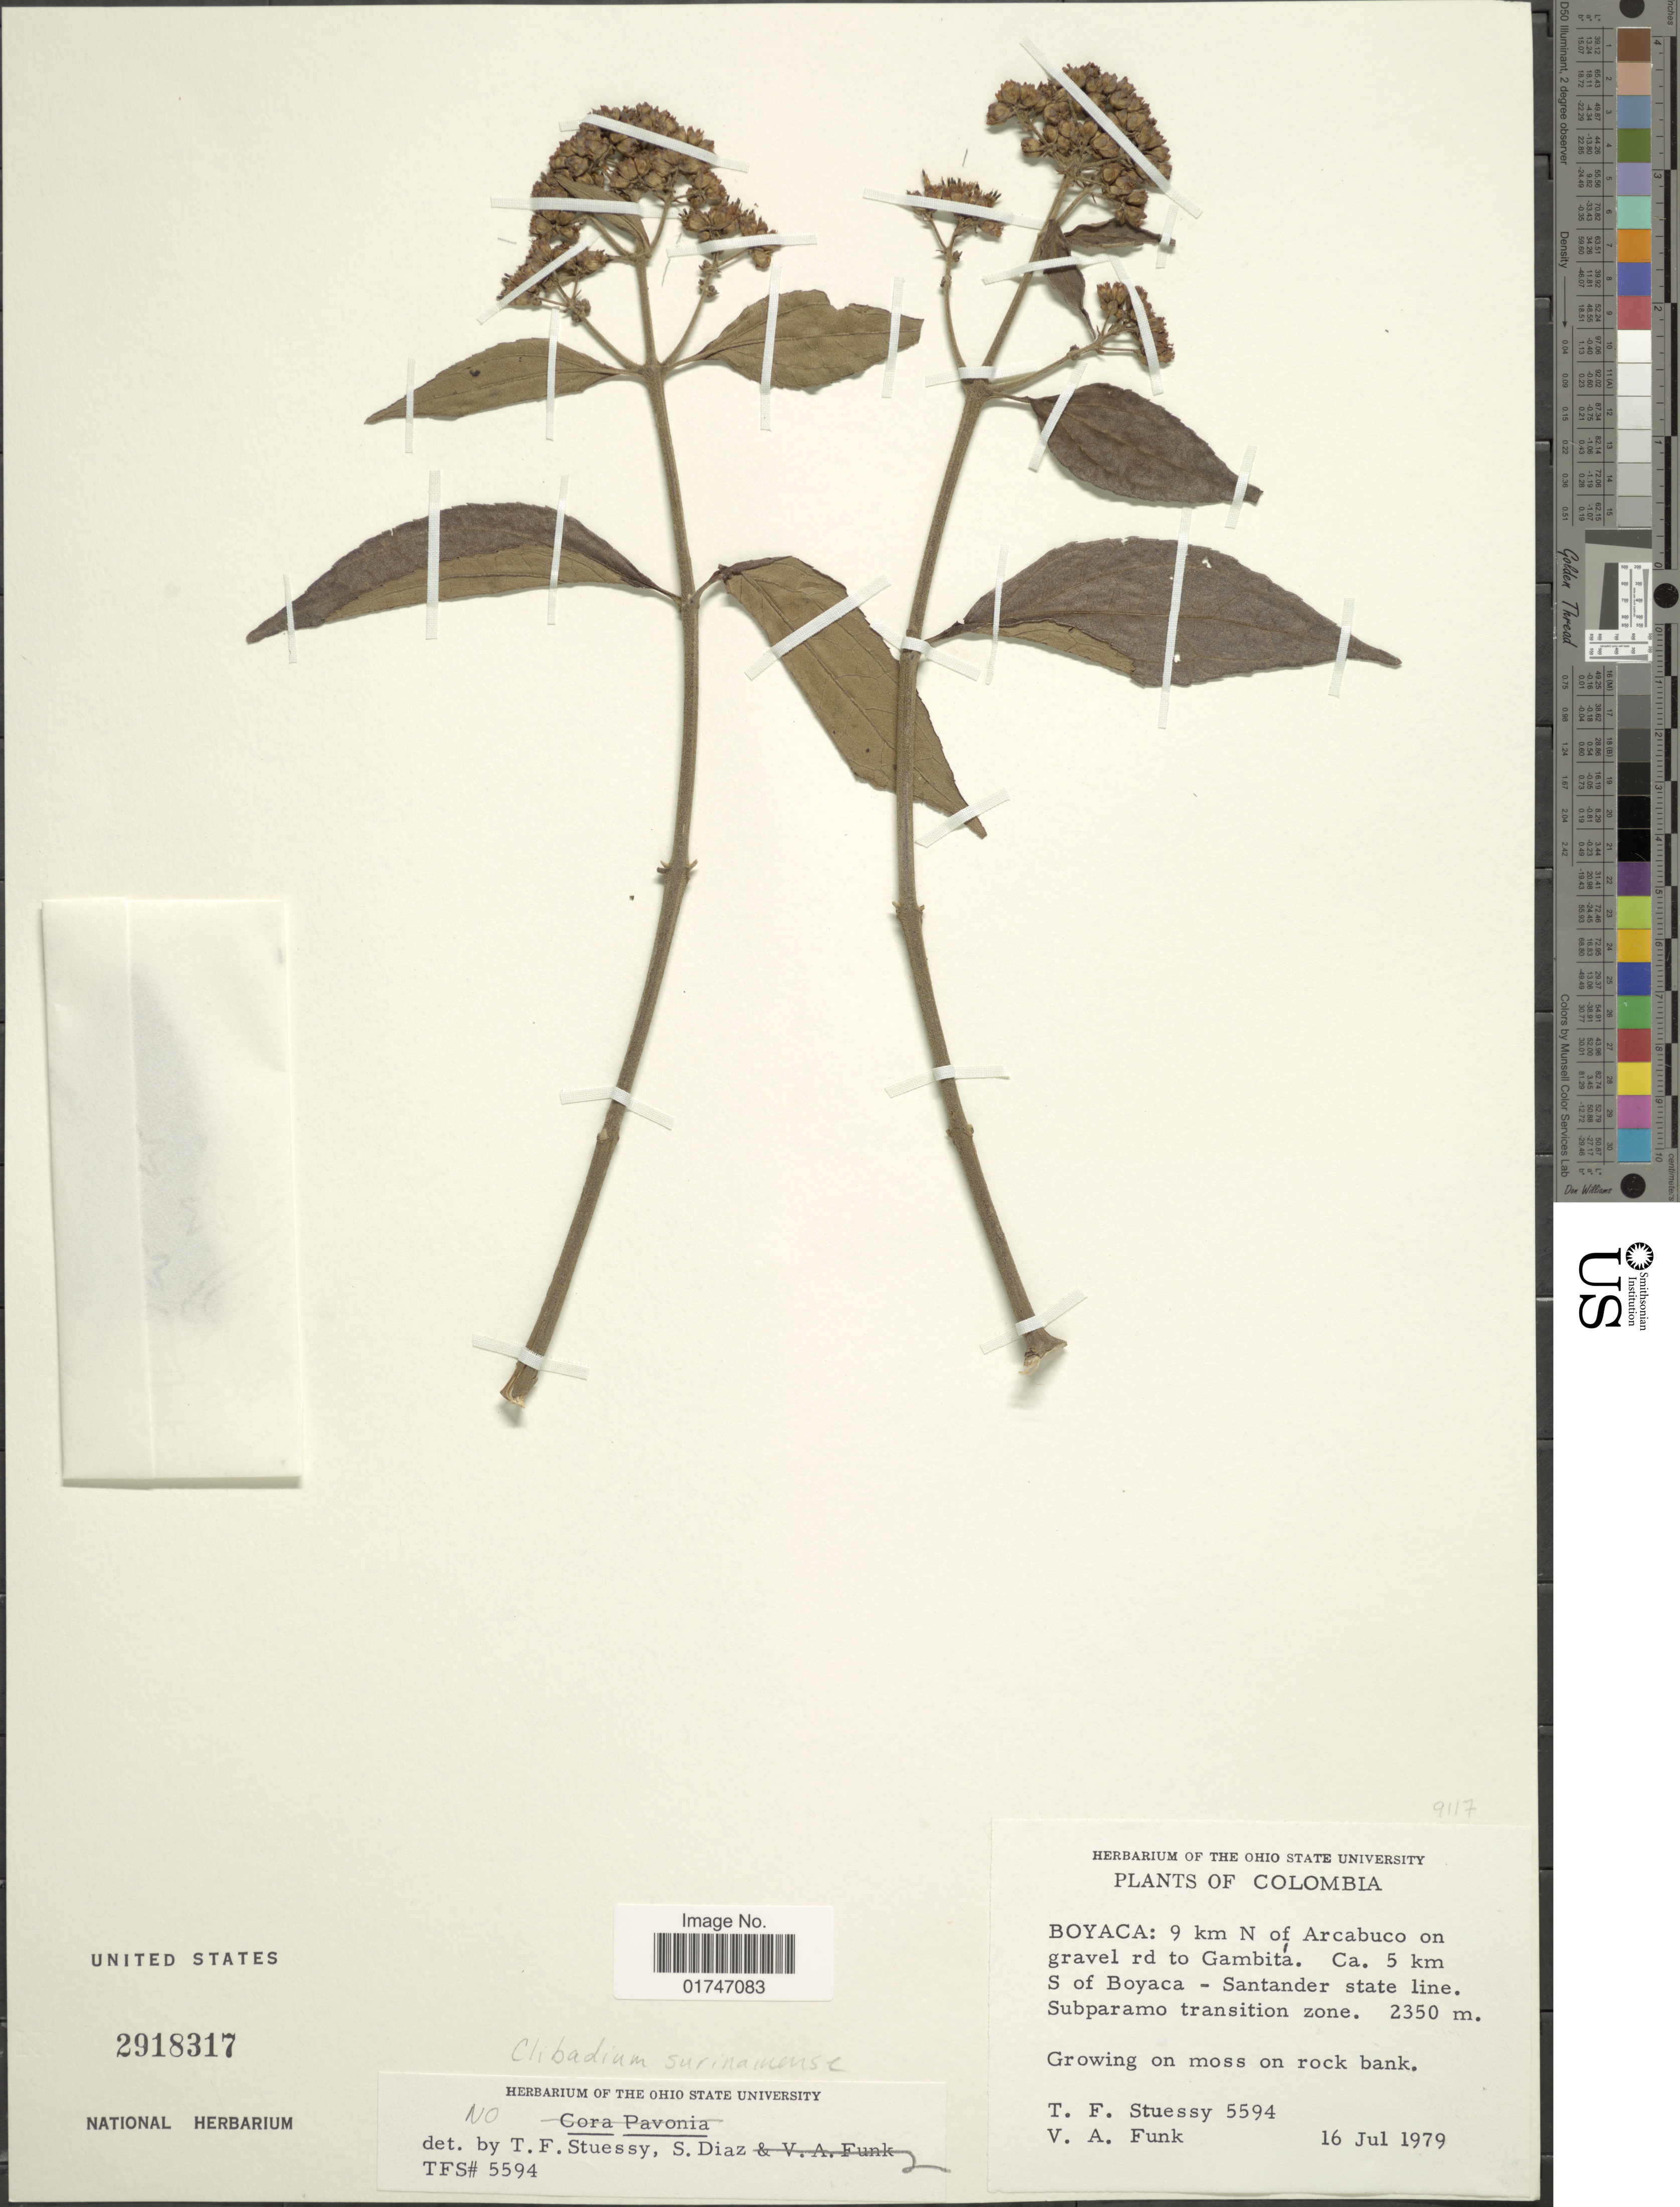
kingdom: Plantae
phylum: Tracheophyta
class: Magnoliopsida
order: Asterales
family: Asteraceae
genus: Clibadium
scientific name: Clibadium surinamense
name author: L.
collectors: T. Stuessy & V. Funk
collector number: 5594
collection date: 1979-07-16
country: Colombia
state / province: Boyacá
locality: Boyaca: 9 km N of Arcabuco on gravel rd to Gambitá. Ca. 5 km S of Boyaca - Santander state line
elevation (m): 2350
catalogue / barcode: US 2918317